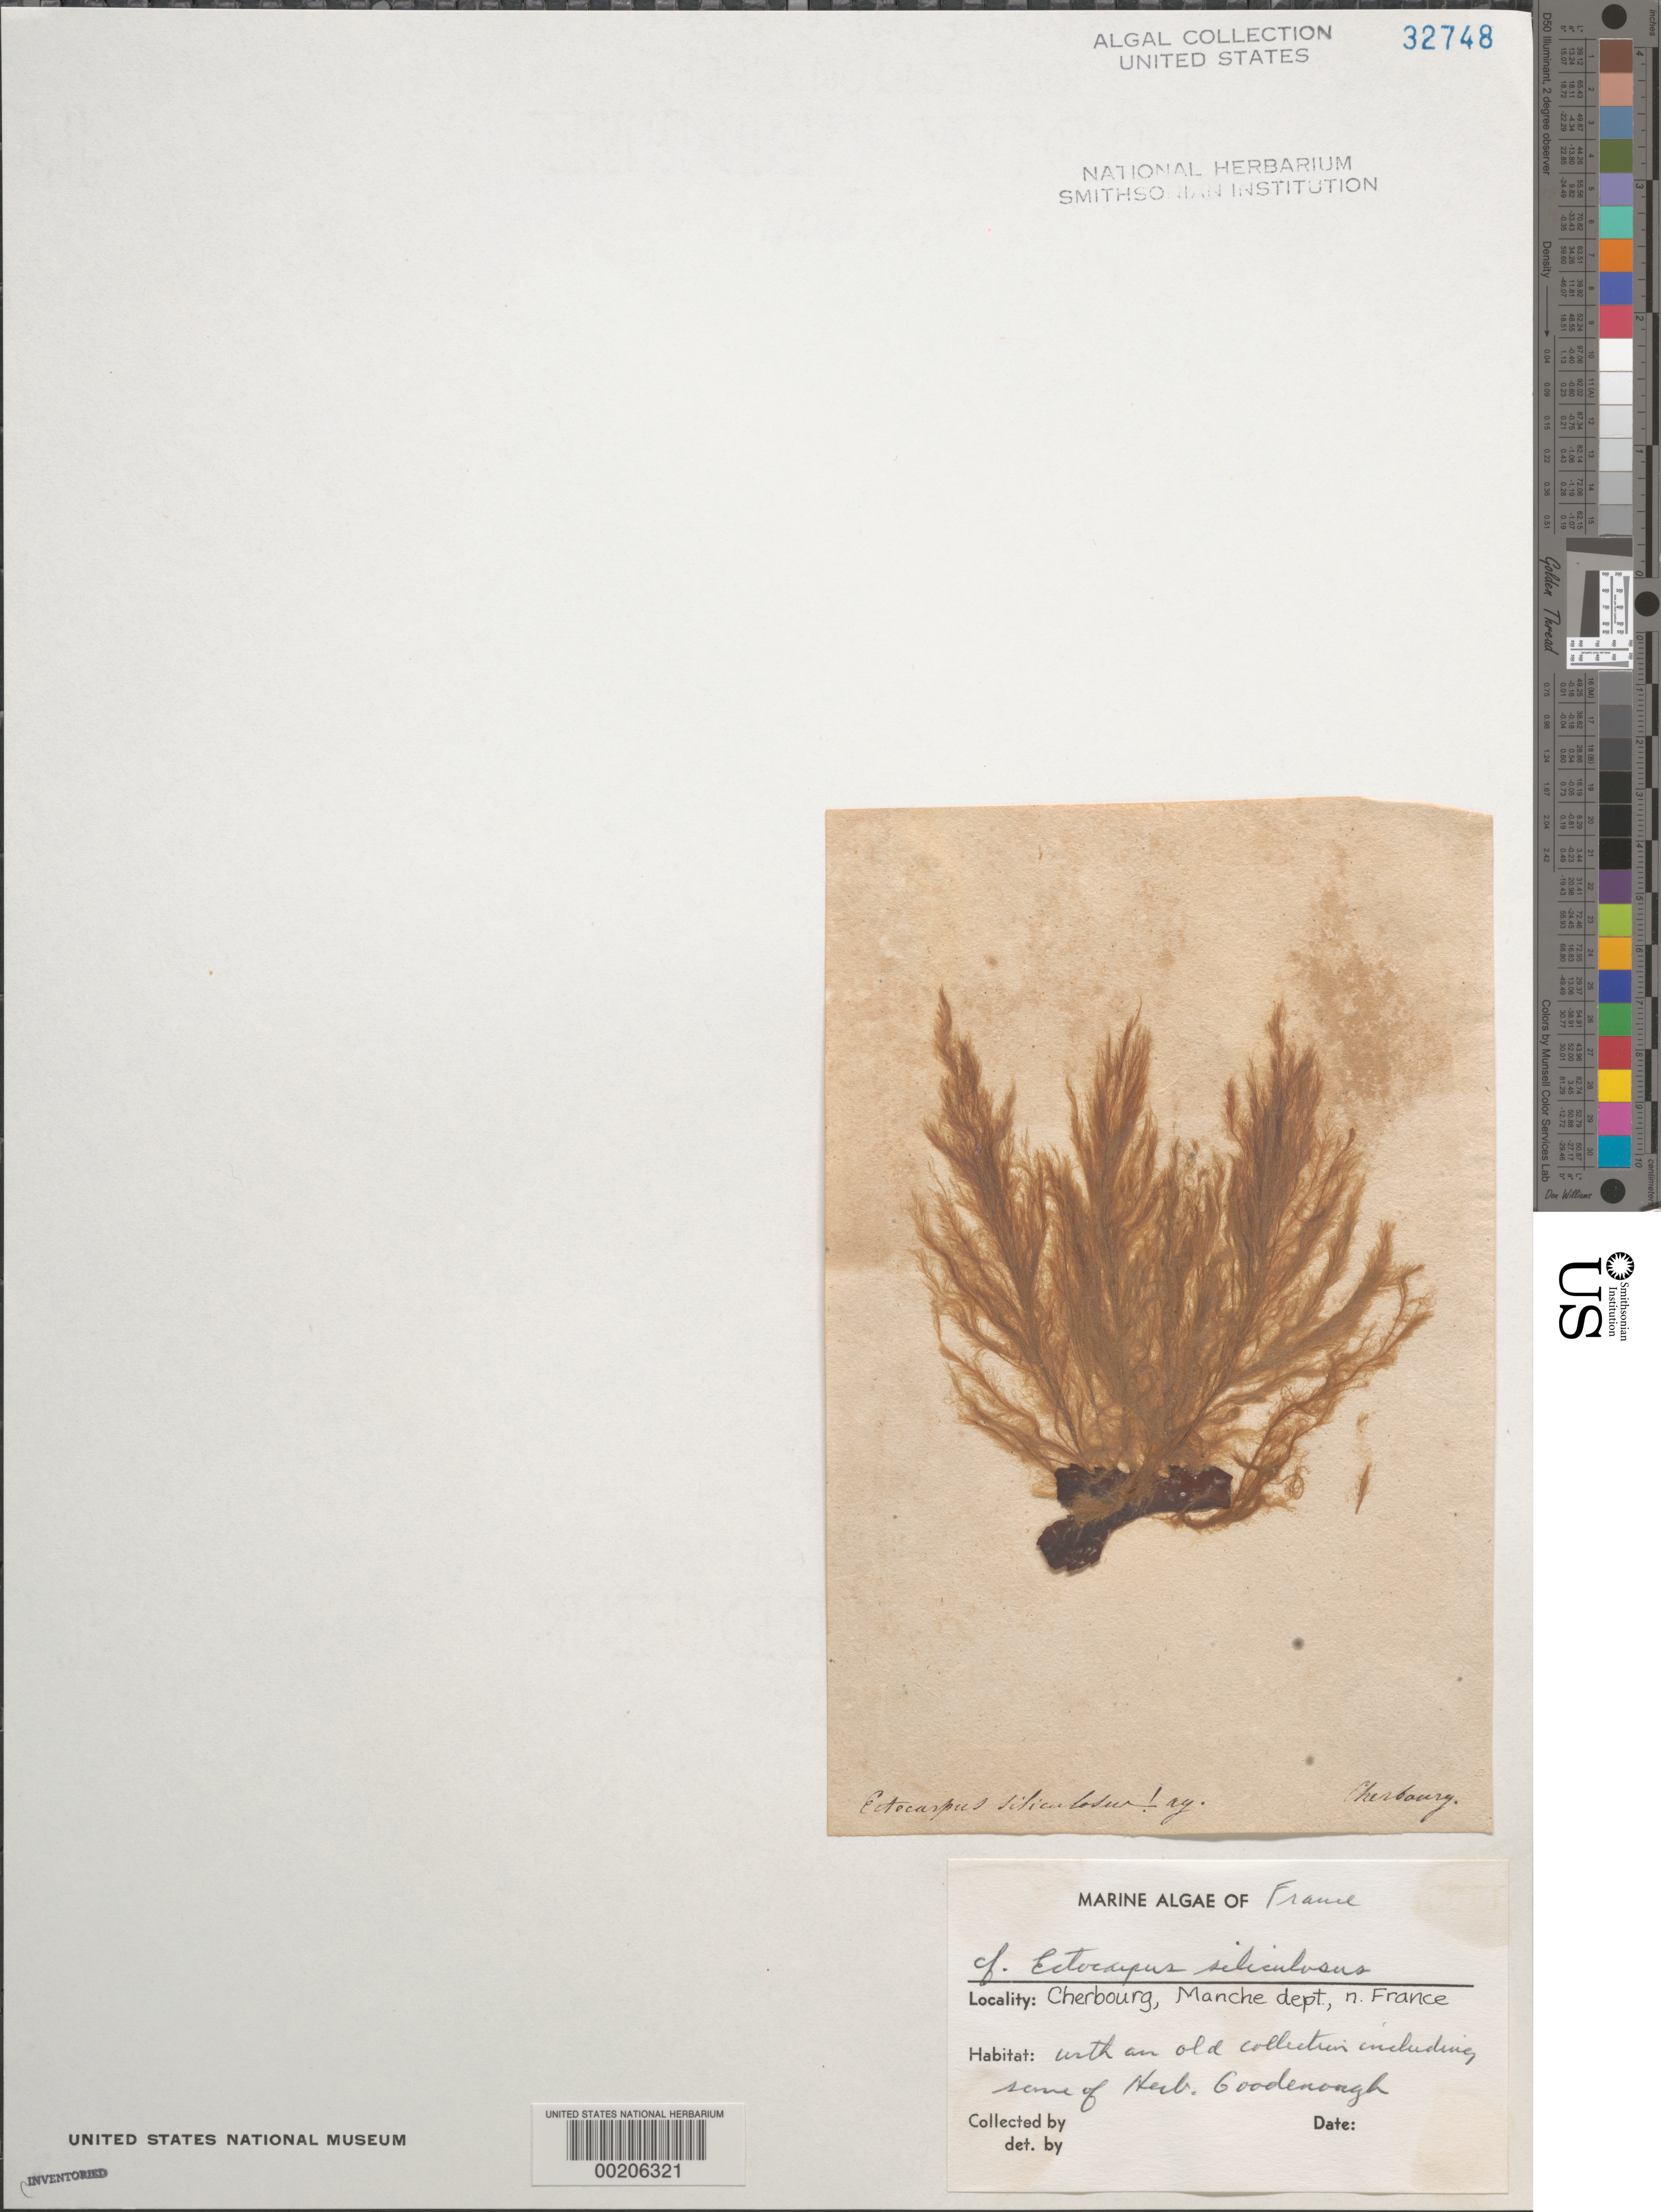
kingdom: Chromista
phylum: Ochrophyta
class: Phaeophyceae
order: Ectocarpales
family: Ectocarpaceae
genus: Ectocarpus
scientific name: Ectocarpus siliculosus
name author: (Dillwyn) Lyngbye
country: France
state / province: Normandie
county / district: Manche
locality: Cherbourg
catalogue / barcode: US 32748